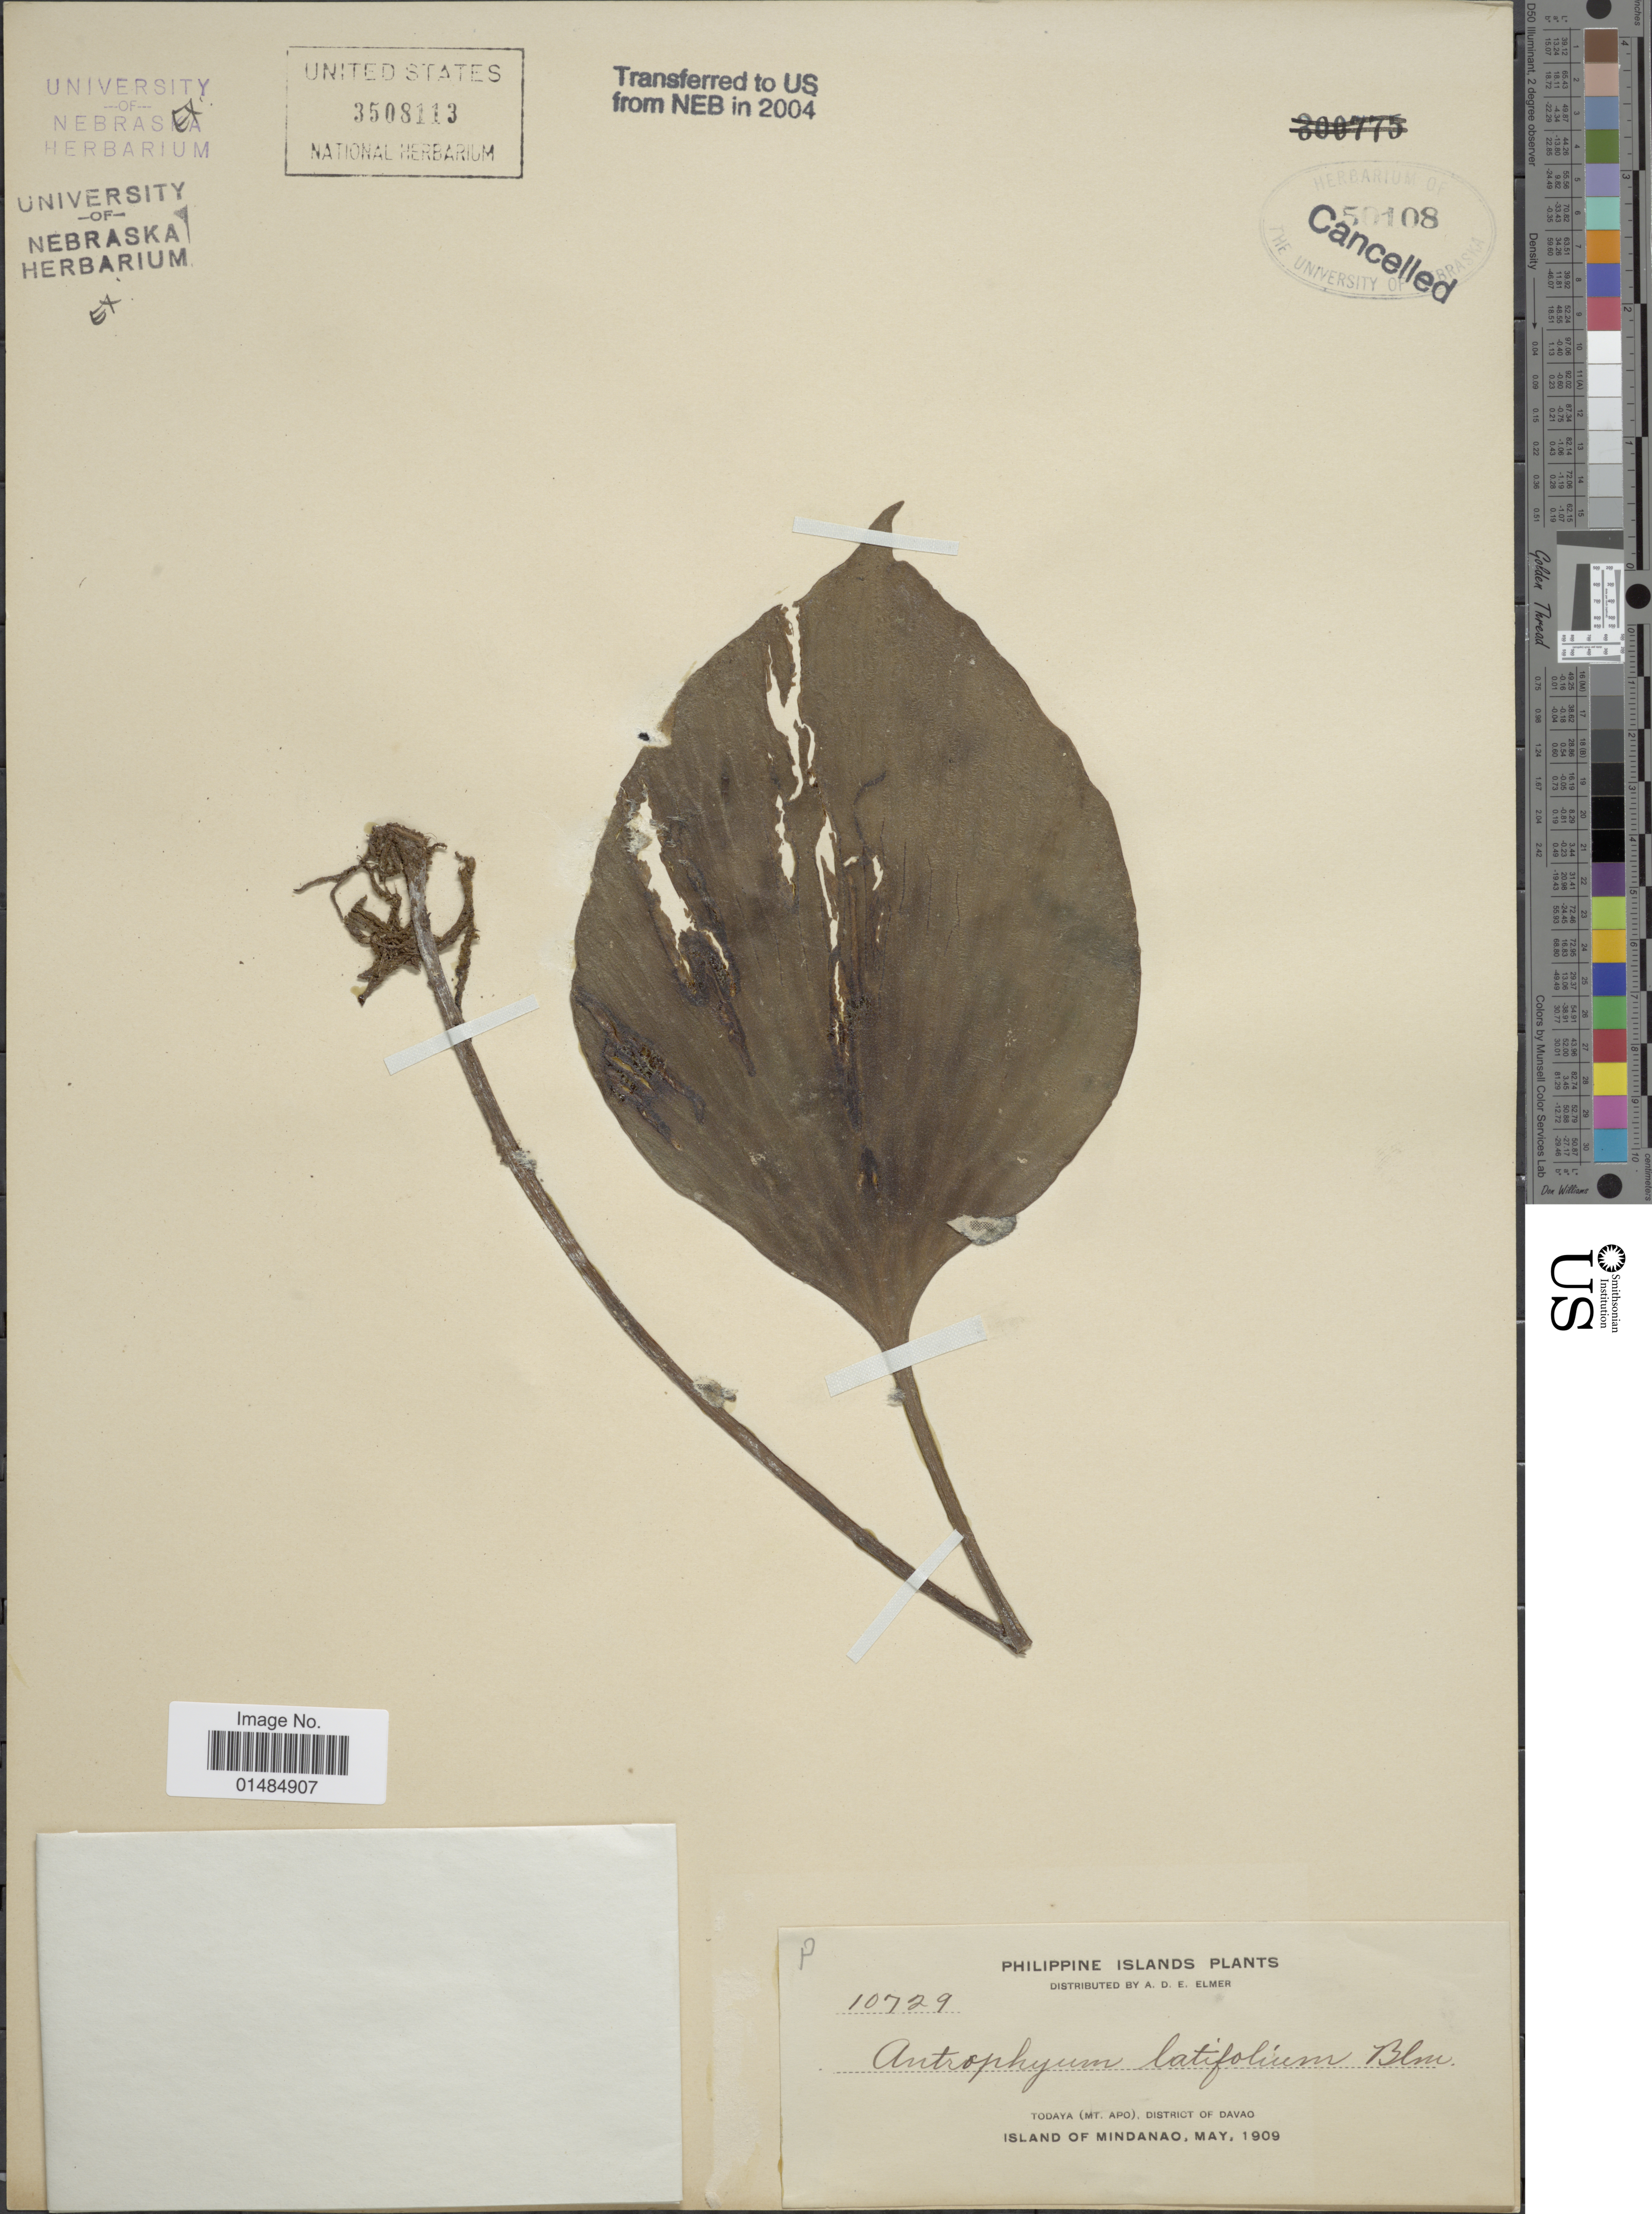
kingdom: Plantae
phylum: Tracheophyta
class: Polypodiopsida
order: Polypodiales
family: Pteridaceae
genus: Antrophyum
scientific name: Antrophyum latifolium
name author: Blume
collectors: A. D. E. Elmer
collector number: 10729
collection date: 1909-05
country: Philippines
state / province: Davao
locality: Todaya ( Mt. Apo), District of Davao, Island of Mindanao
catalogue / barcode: US 3508113